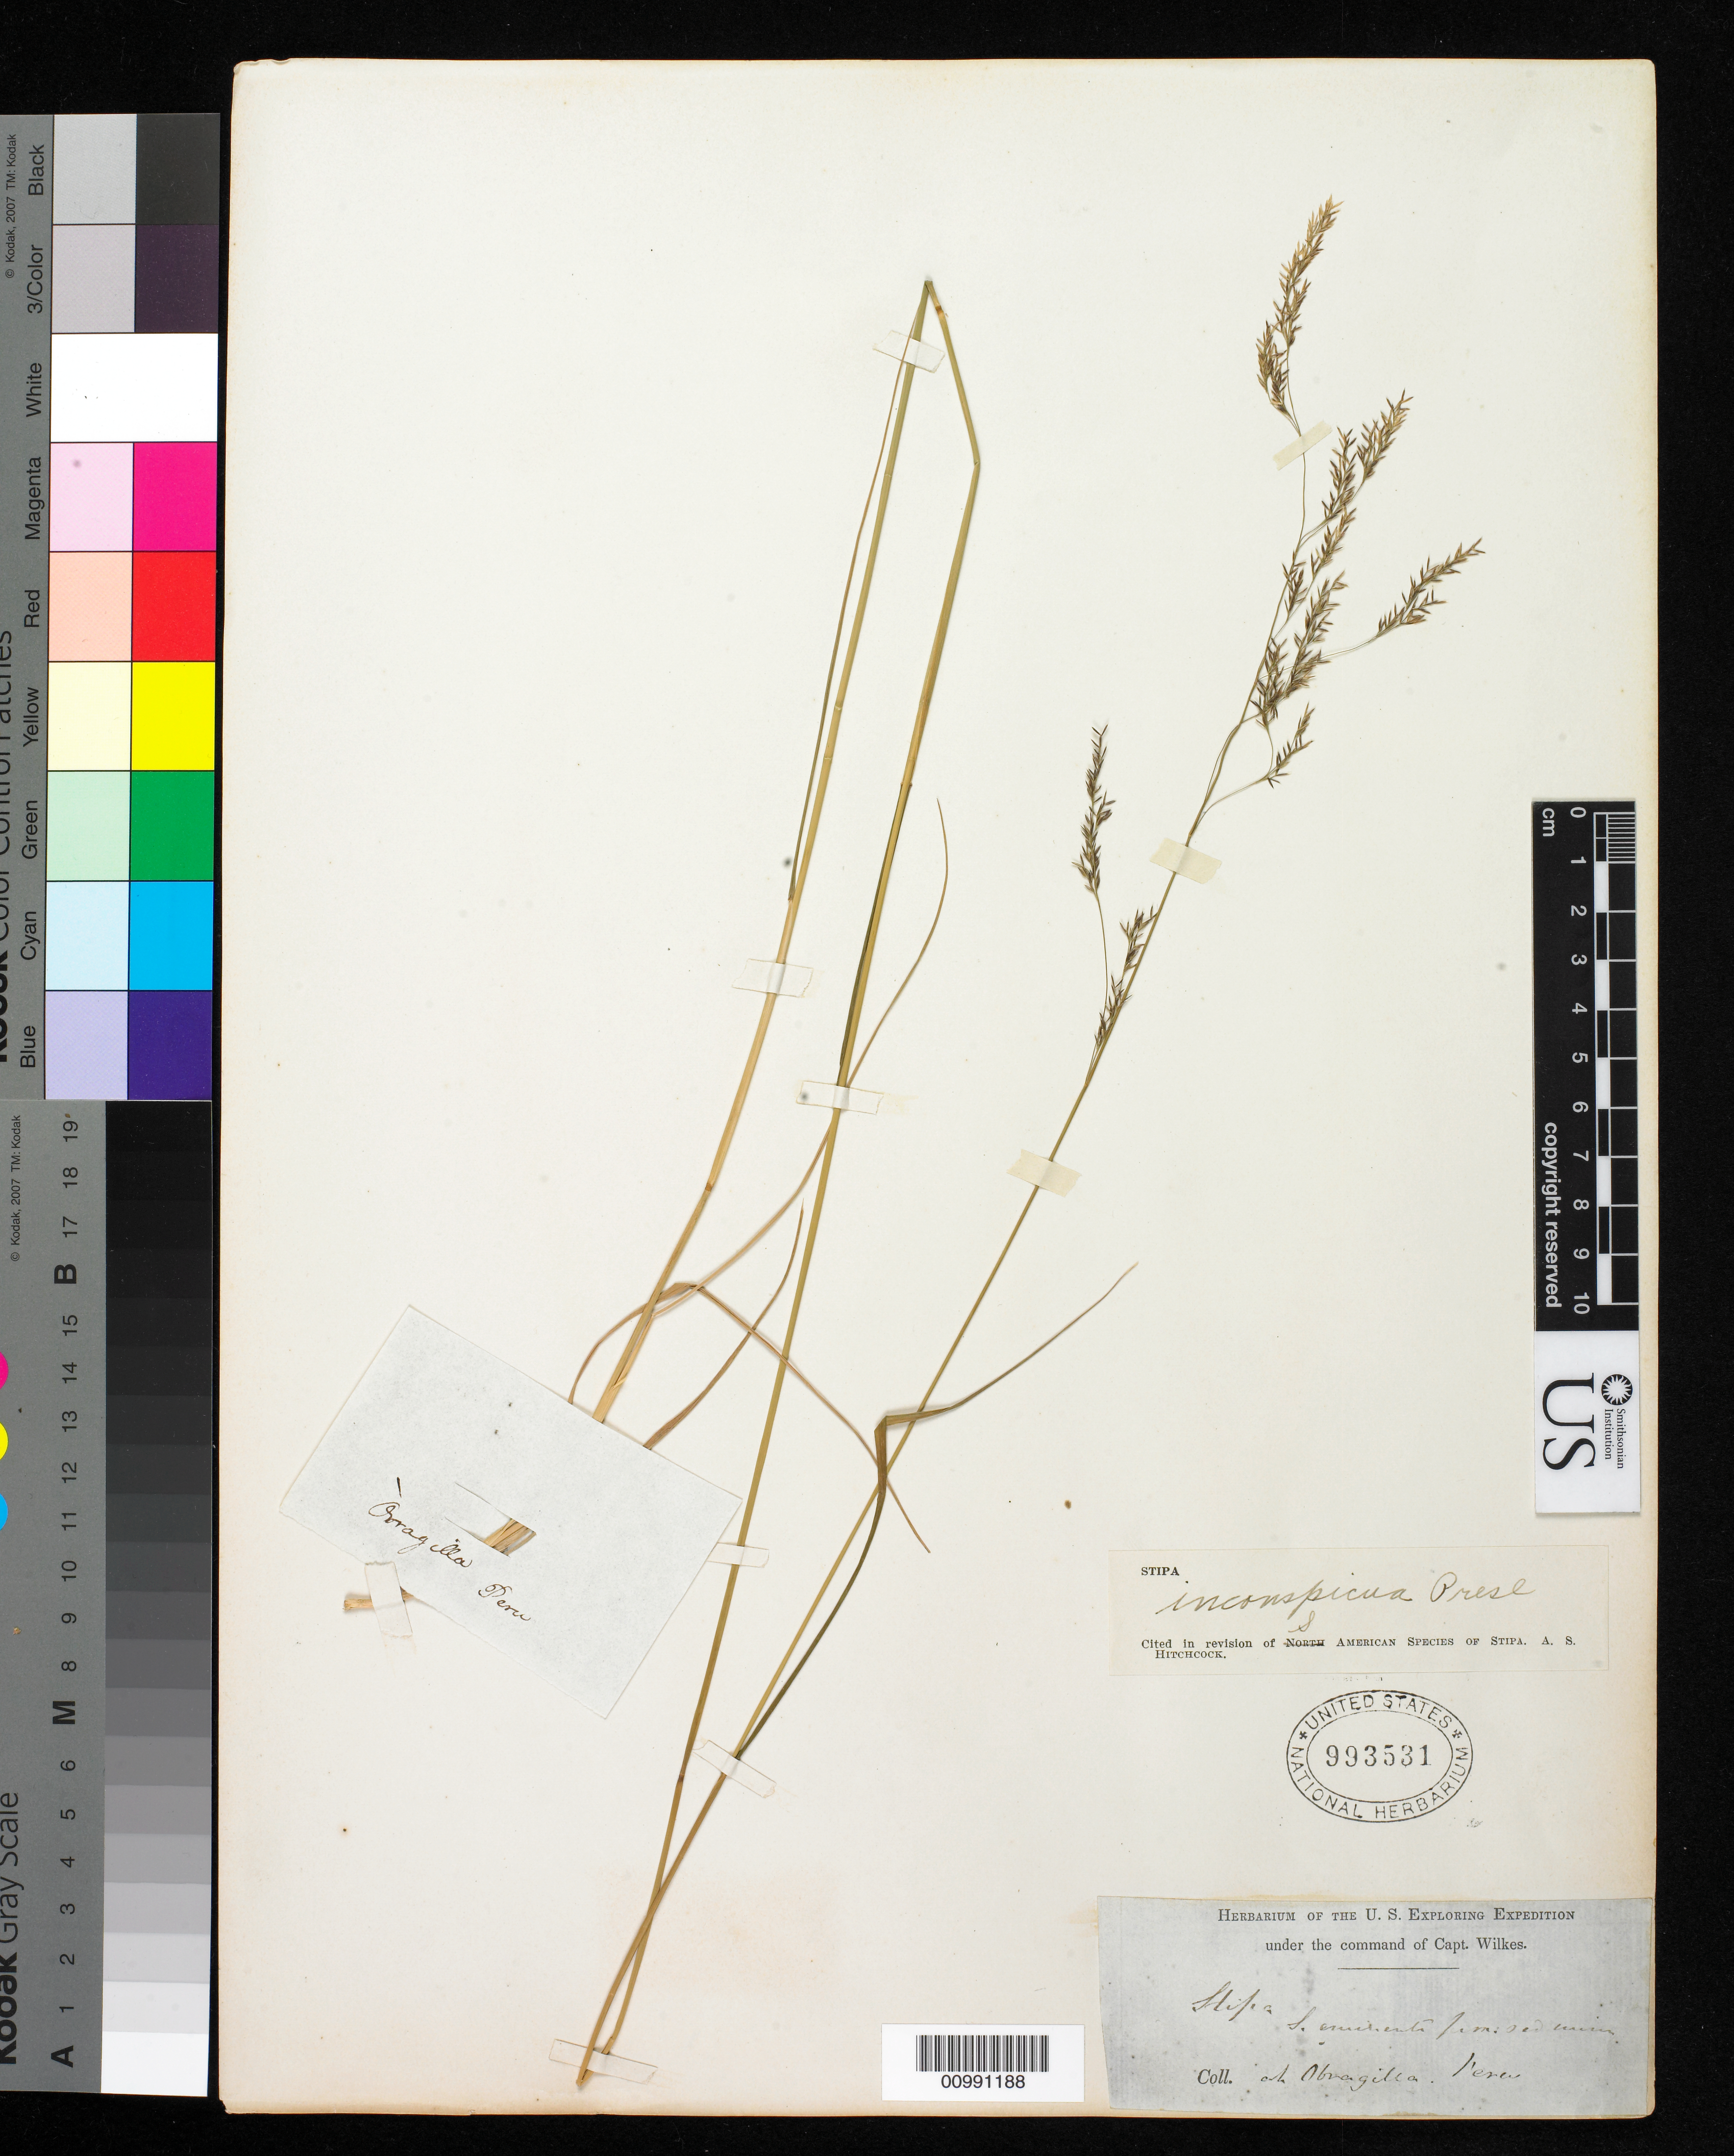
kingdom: Plantae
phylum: Tracheophyta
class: Liliopsida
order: Poales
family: Poaceae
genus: Nassella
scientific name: Nassella inconspicua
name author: (J. Presl) Barkworth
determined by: Poaceae Reorganization Project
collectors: Wilkes Explor. Exped.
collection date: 1838/1842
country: Peru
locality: Obrajillo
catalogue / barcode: US 993531